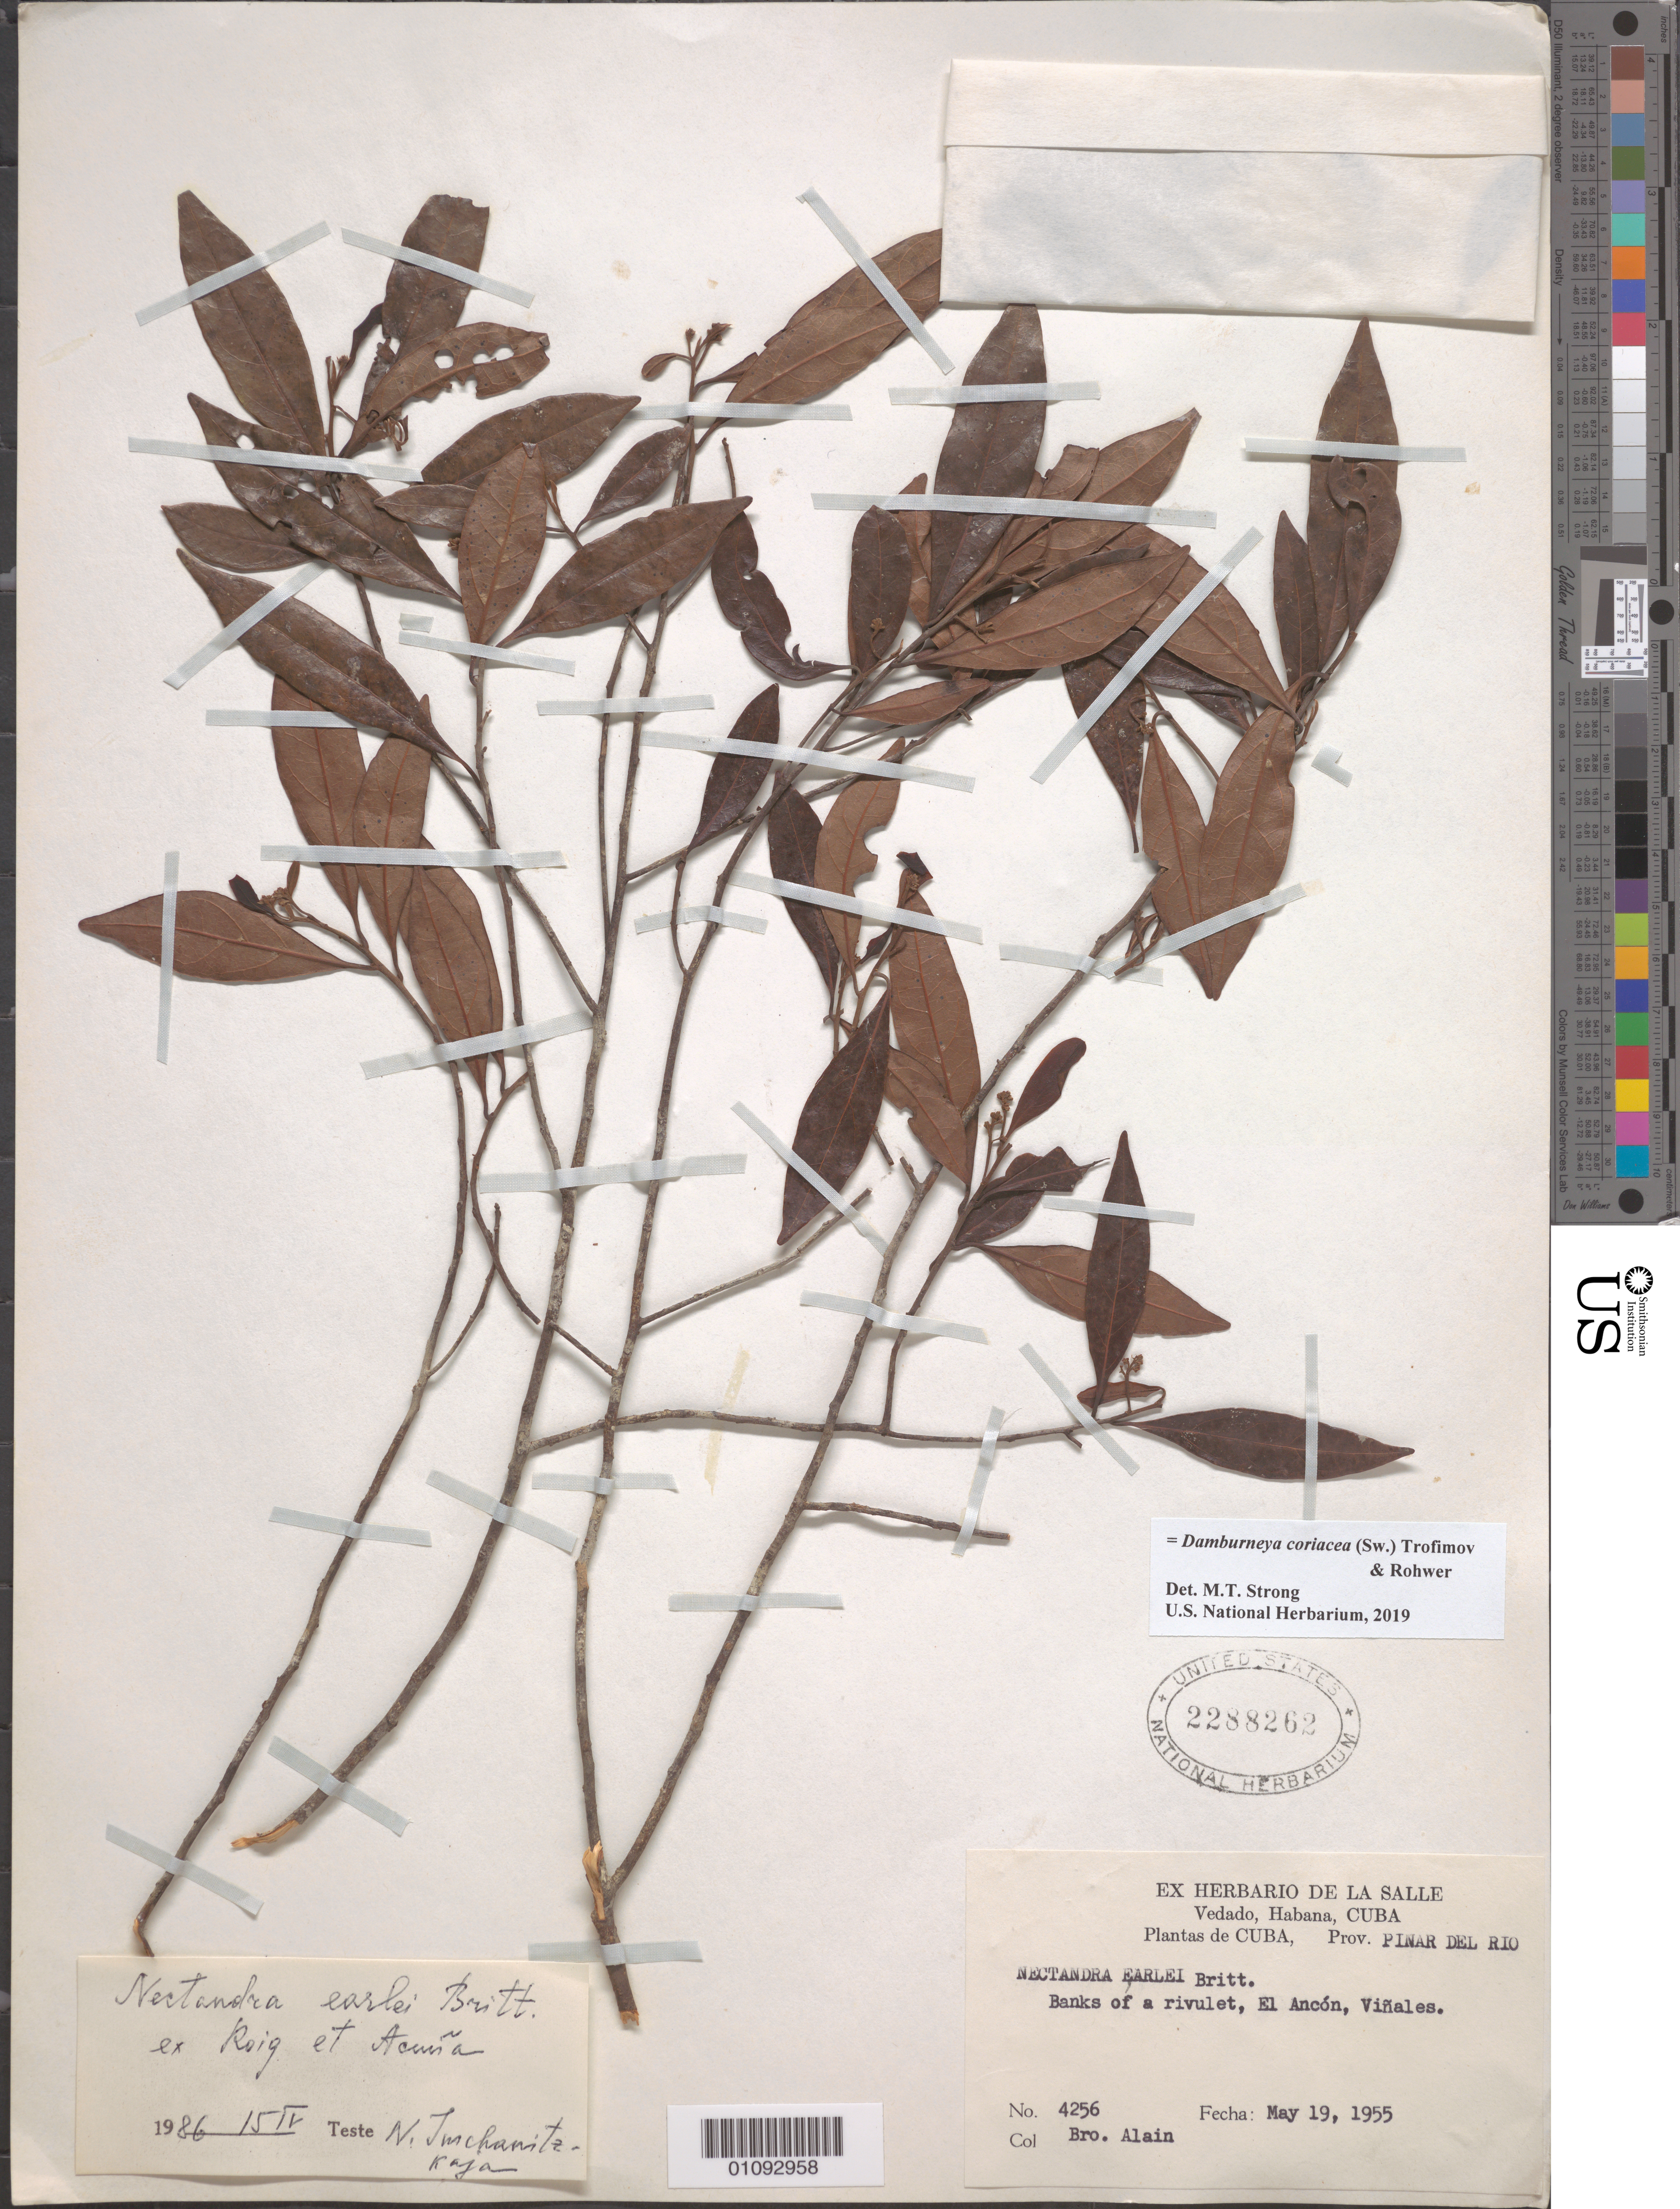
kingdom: Plantae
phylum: Tracheophyta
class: Magnoliopsida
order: Laurales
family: Lauraceae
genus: Nectandra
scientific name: Nectandra earlei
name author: Britton ex Roig & Acuña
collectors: A. H. Liogier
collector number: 4256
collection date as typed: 19 May 1955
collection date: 1955-05-19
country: Cuba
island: Cuba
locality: El Ancon, Vinales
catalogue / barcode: US 2288262